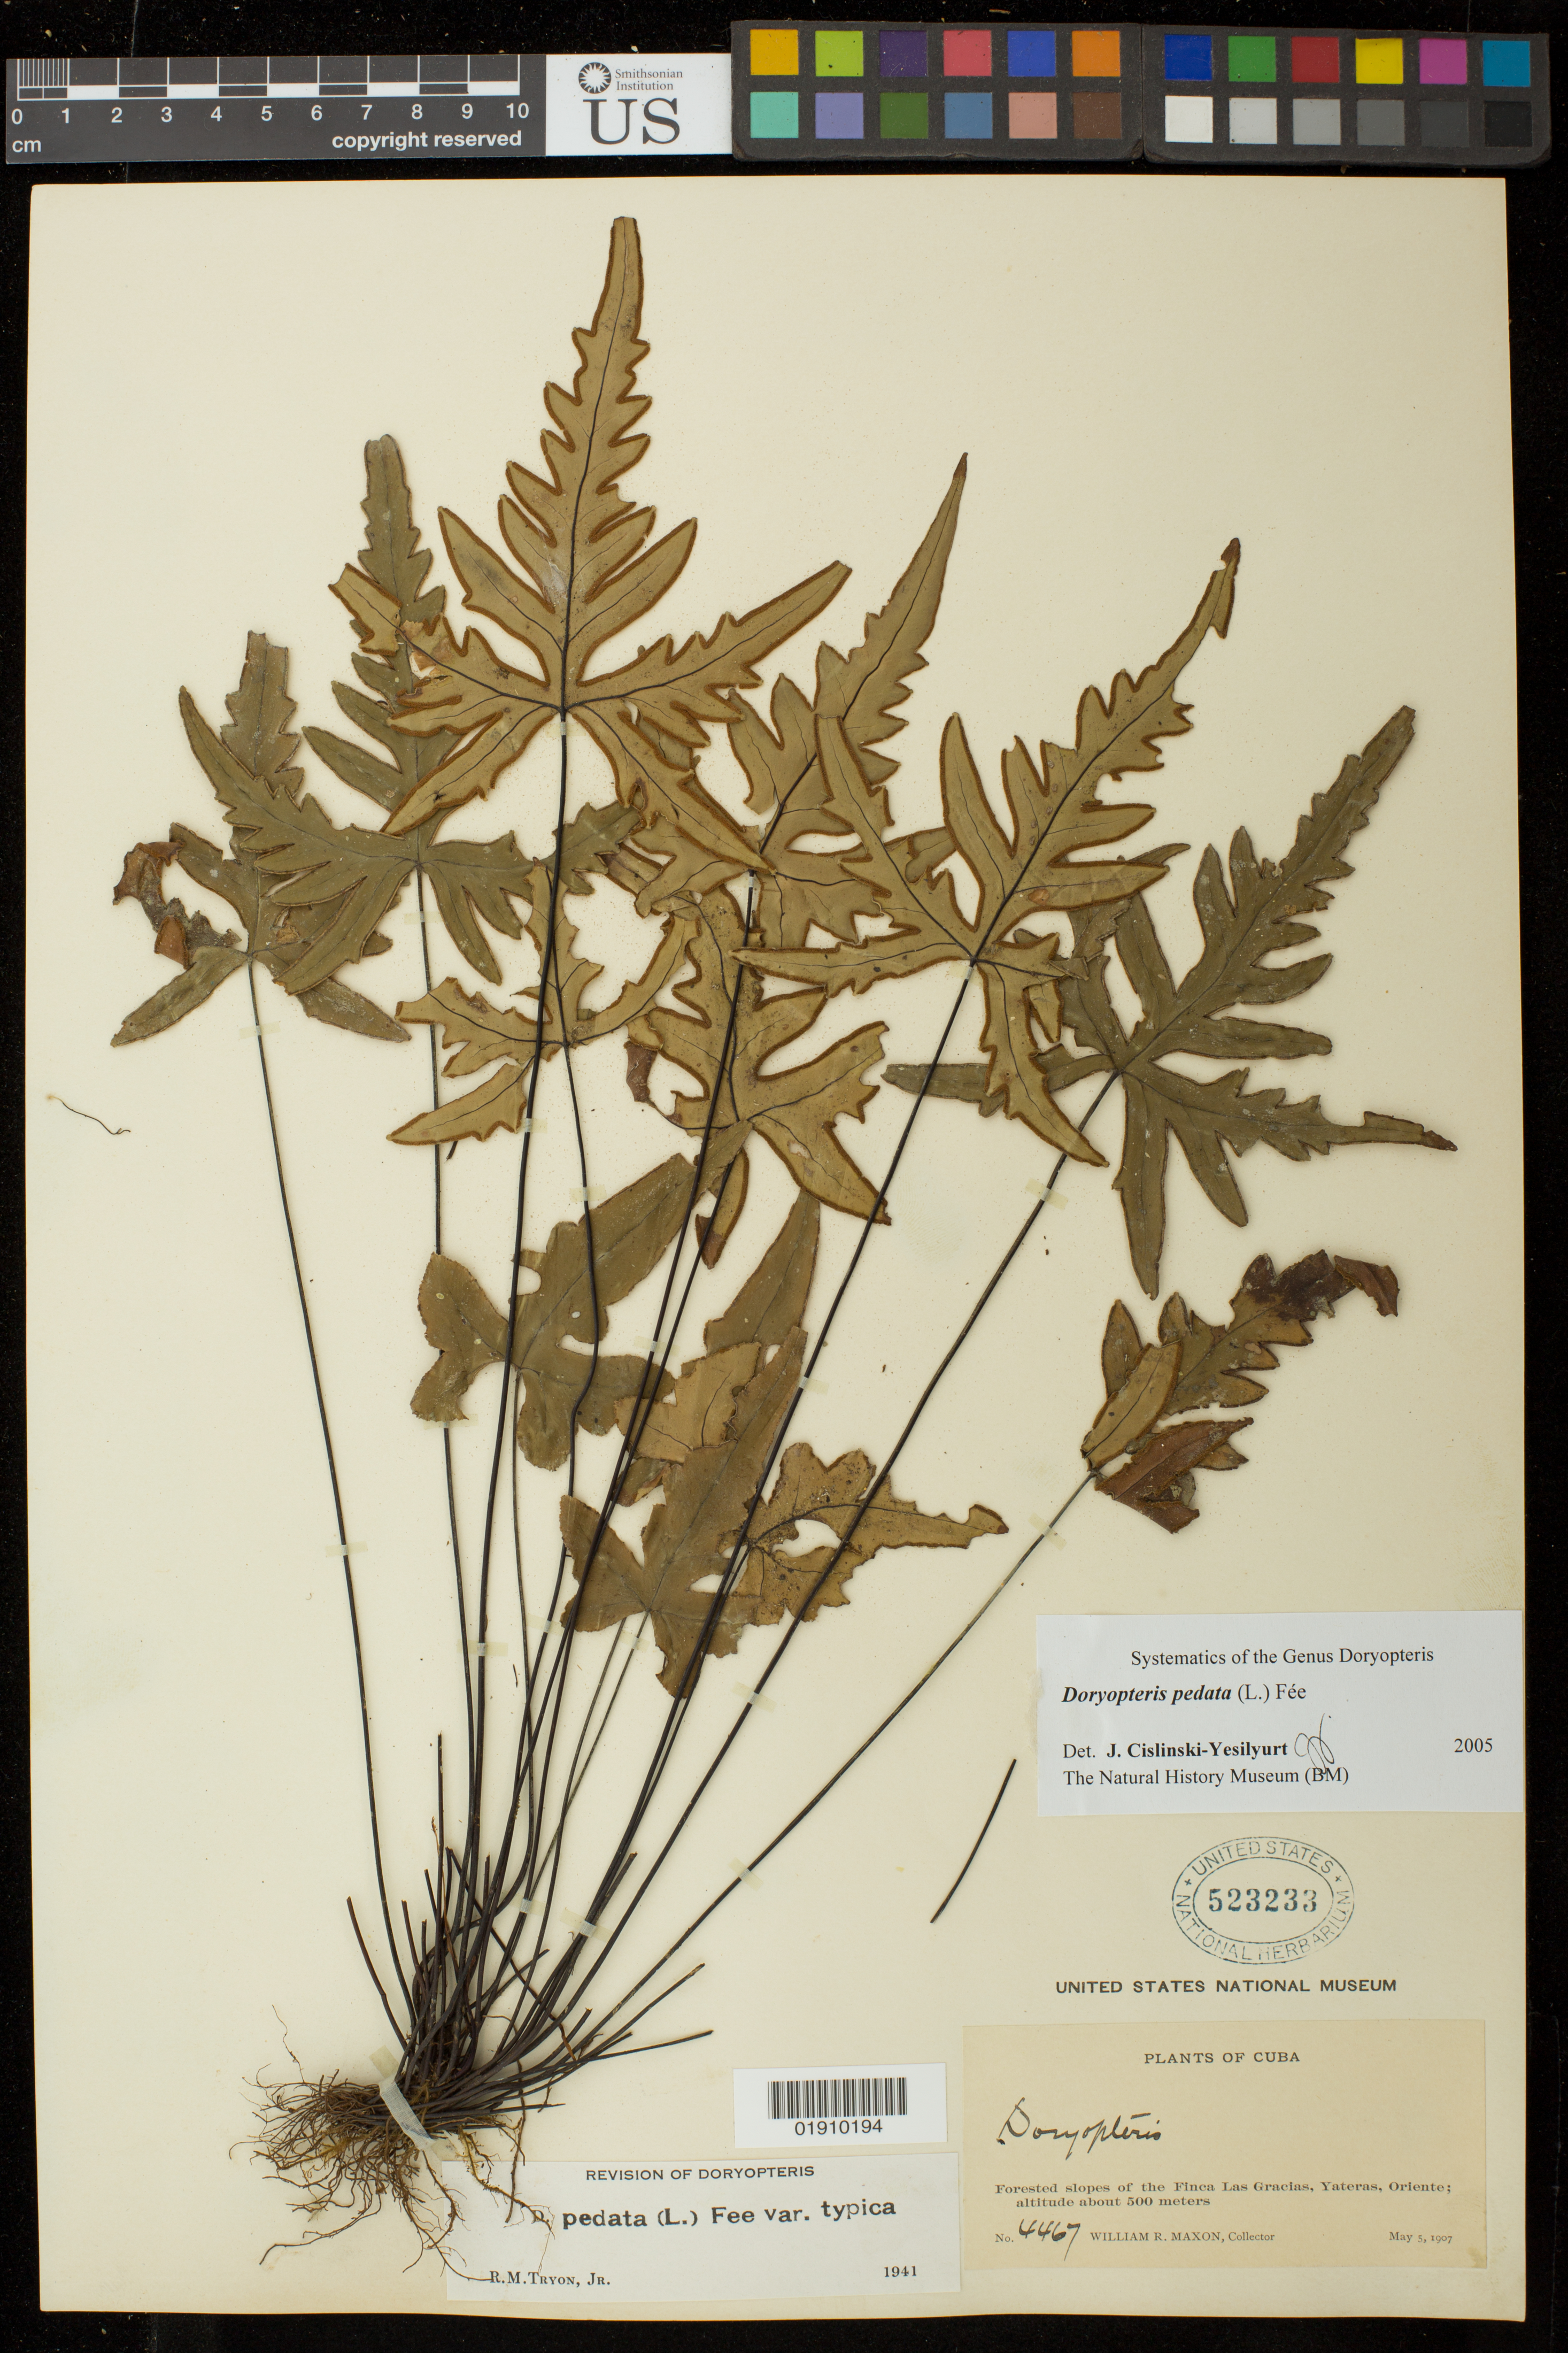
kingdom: Plantae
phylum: Tracheophyta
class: Polypodiopsida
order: Polypodiales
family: Pteridaceae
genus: Doryopteris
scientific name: Doryopteris pedata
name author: (L.) Fée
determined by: Cislinski-Yesilyurt, J.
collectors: W. R. Maxon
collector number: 4467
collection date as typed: May 5, 1907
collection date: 1907-05-05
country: Cuba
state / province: Oriente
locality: Forested slopes of the Finca Las Gracias, Yateras, Oriente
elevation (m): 500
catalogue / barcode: US 523233